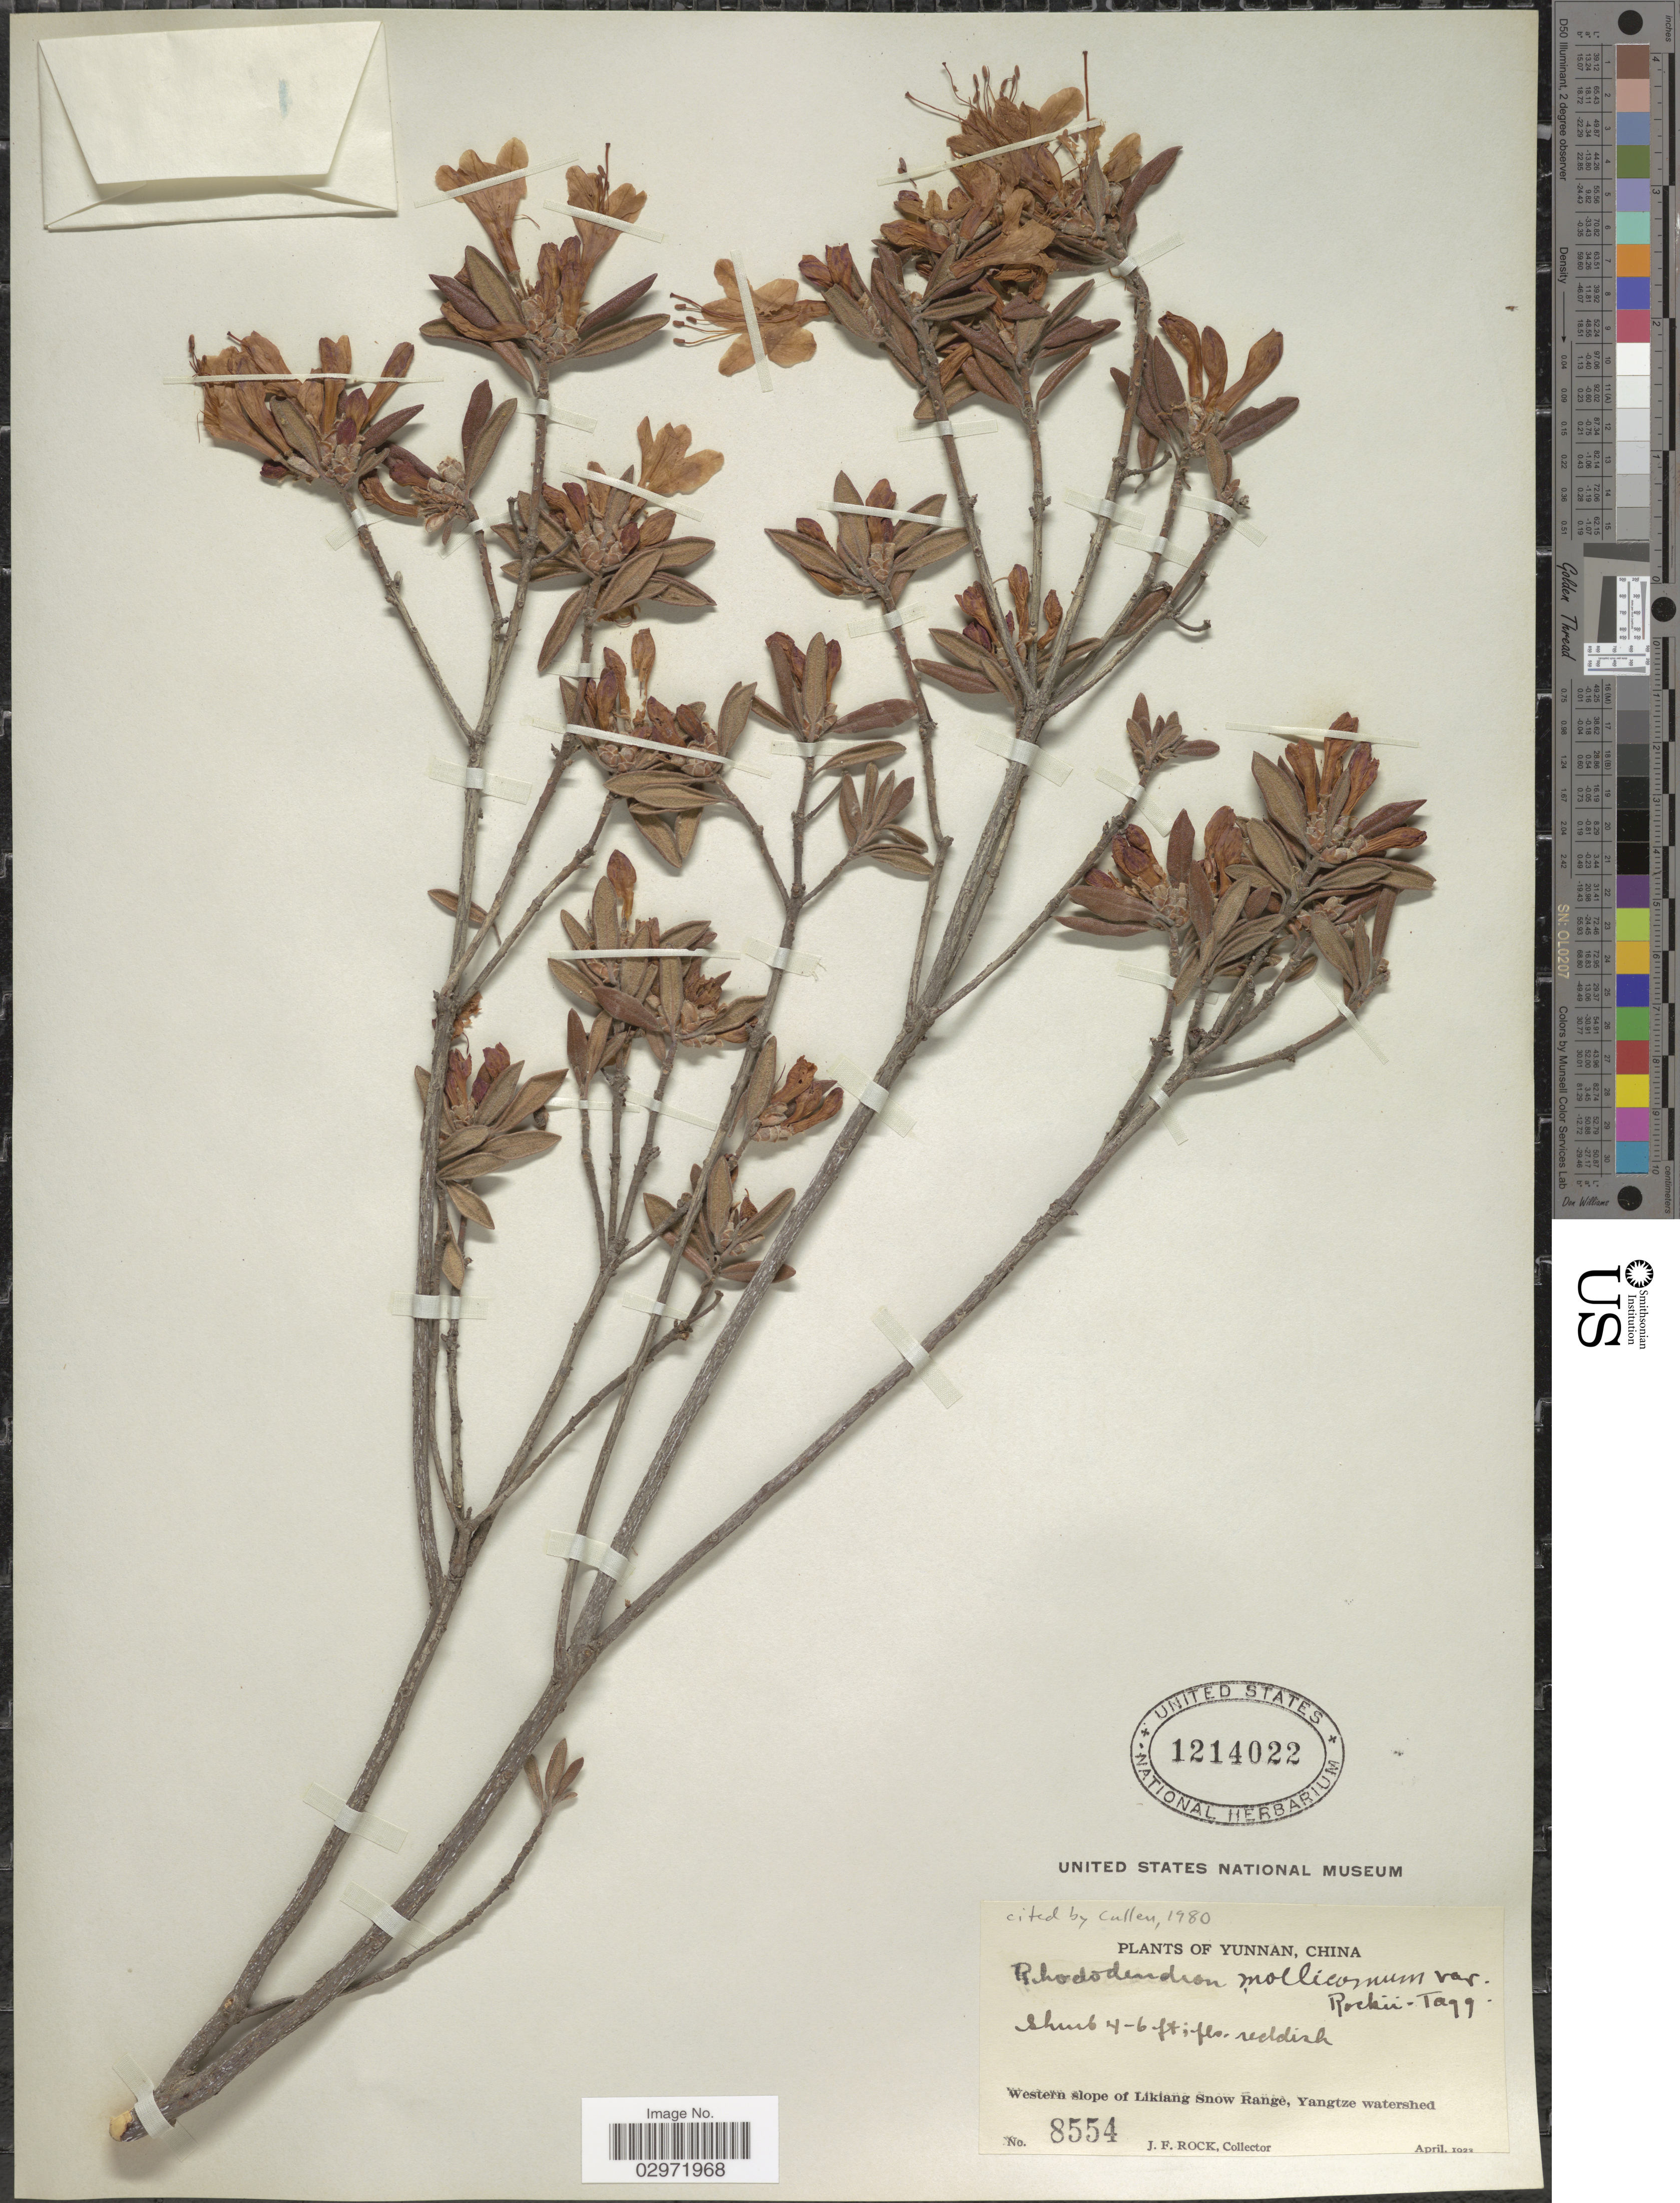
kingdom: Plantae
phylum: Tracheophyta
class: Magnoliopsida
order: Ericales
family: Ericaceae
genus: Rhododendron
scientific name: Rhododendron mollicomum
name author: Balf. f. & W.W. Sm.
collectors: J. Rock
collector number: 8554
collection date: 1923-04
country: China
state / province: Yunnan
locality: Western slope of Likiang Snow Range, Yangtze watershed.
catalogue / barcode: US 1214022